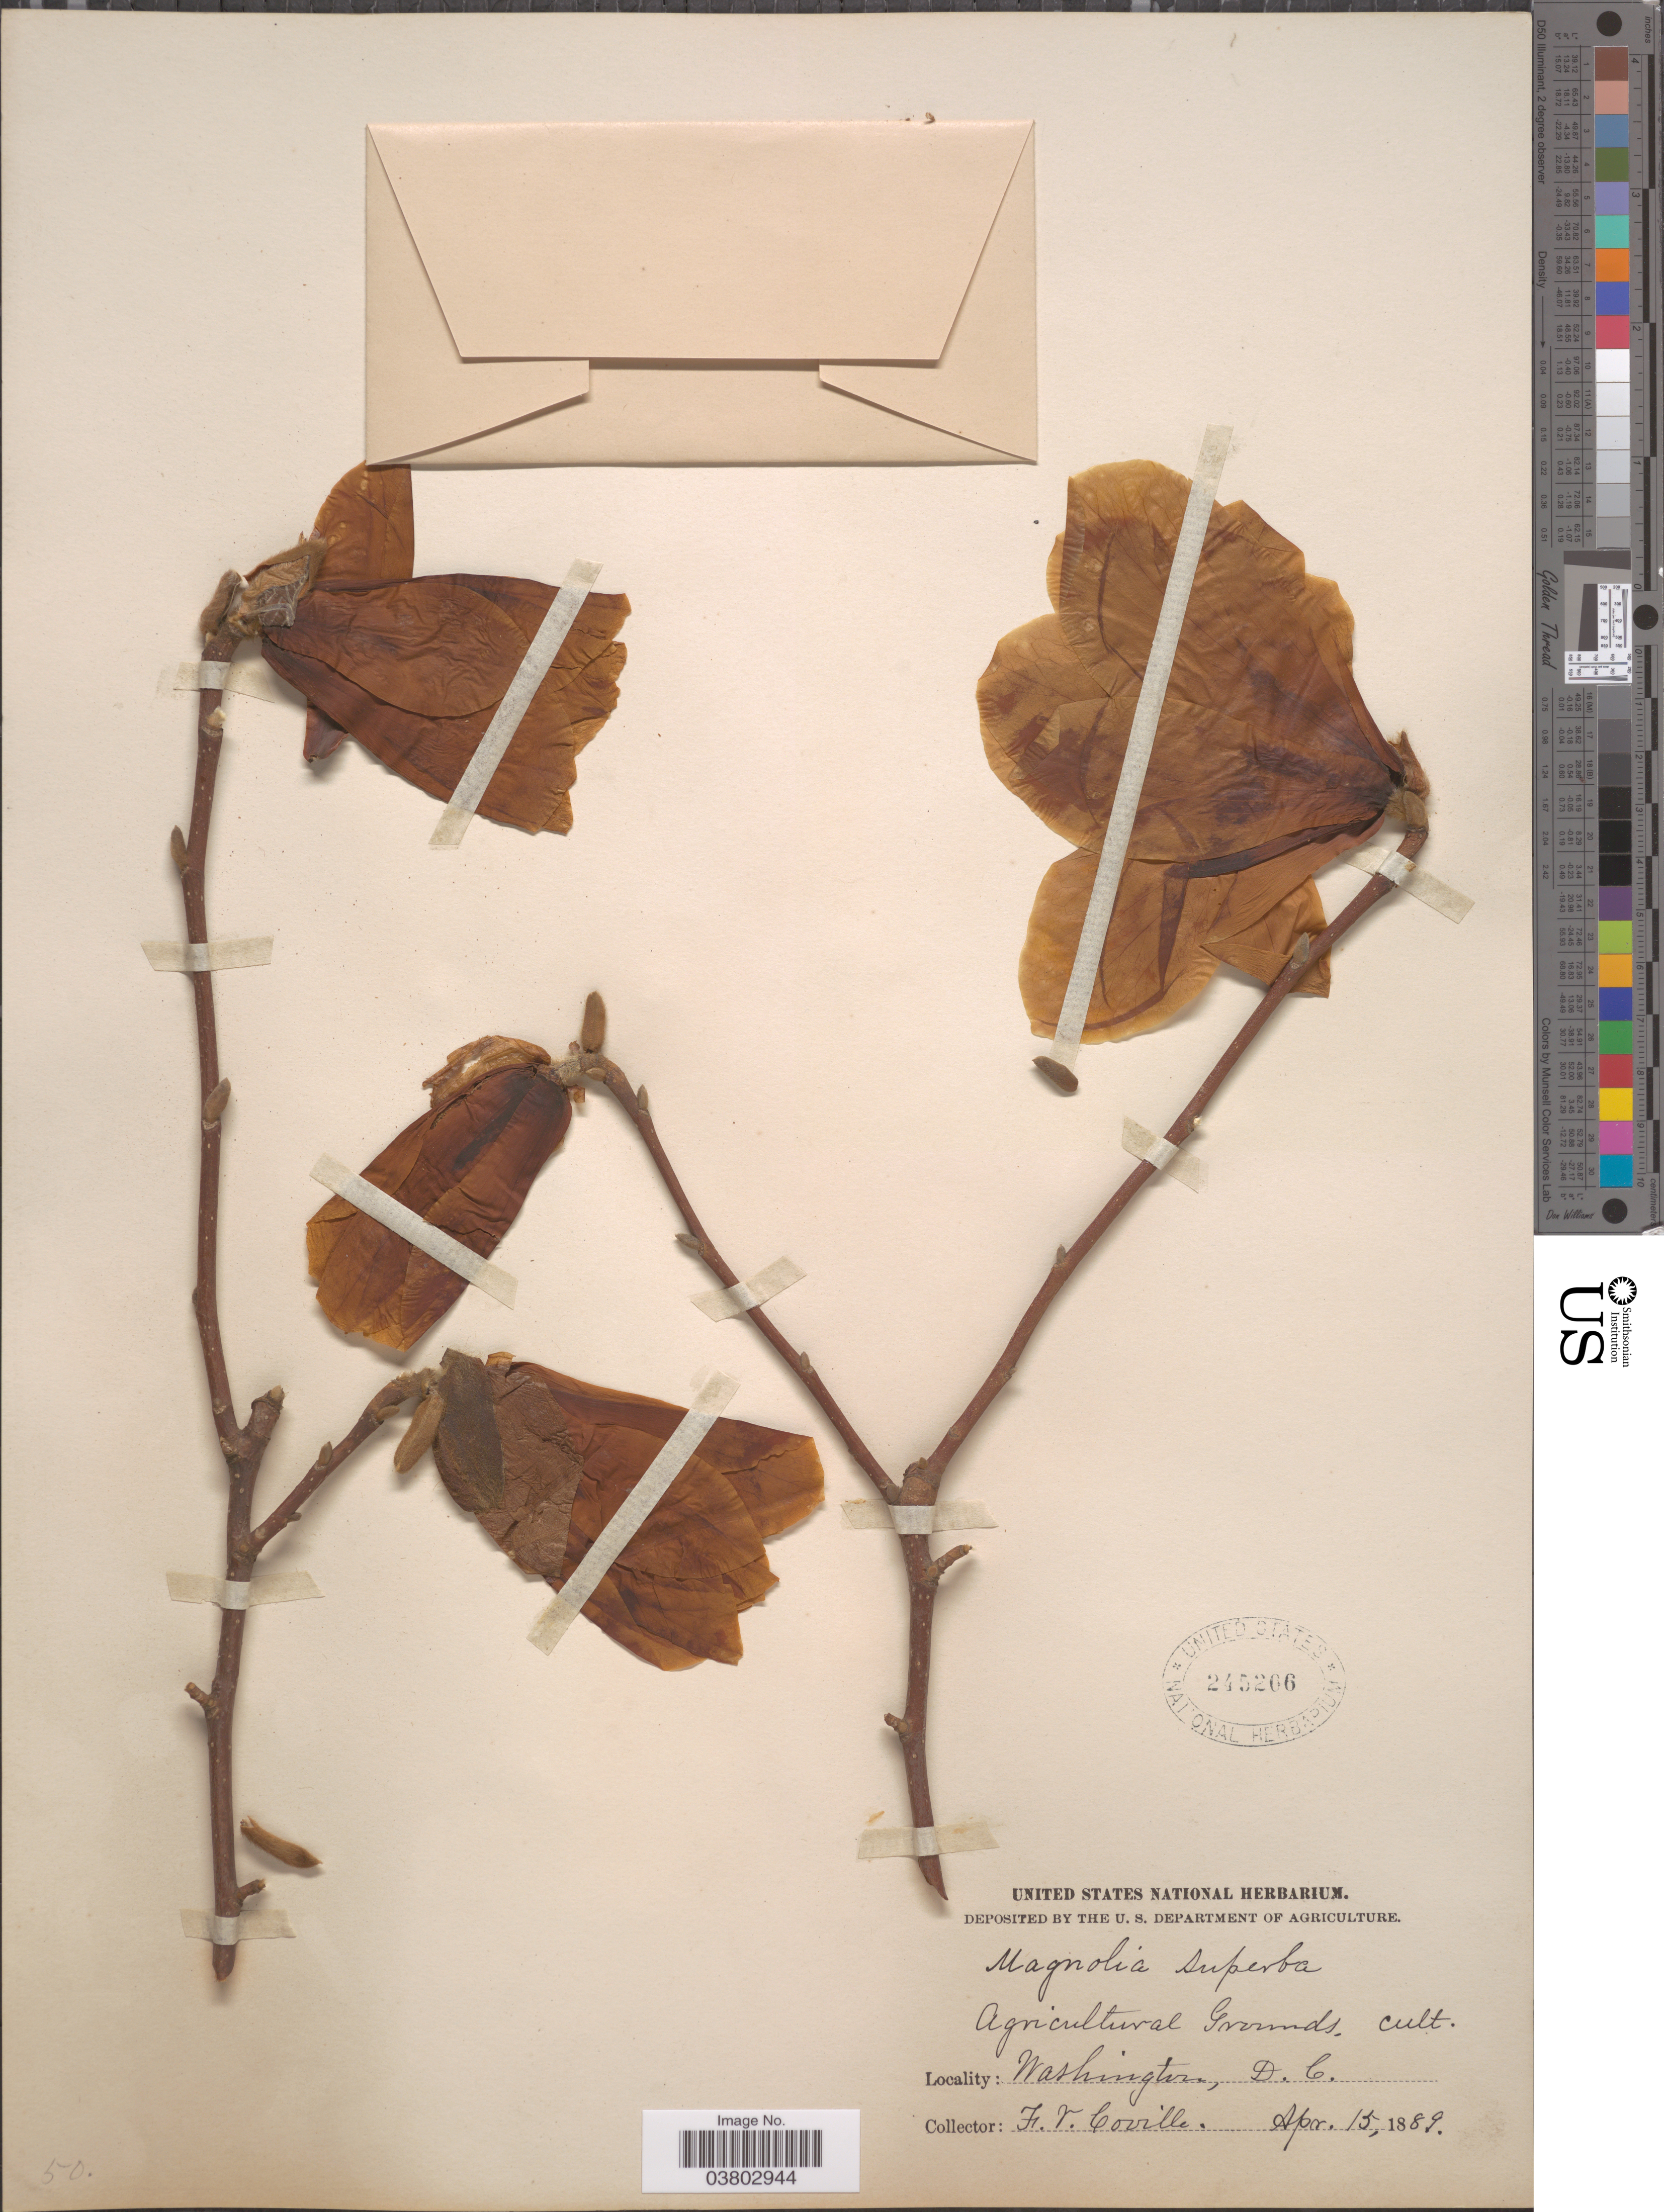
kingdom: Plantae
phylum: Tracheophyta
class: Magnoliopsida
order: Magnoliales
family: Magnoliaceae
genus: Magnolia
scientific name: Magnolia superba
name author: Hort.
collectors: Coville, F. C.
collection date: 1889-04-15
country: United States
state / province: District of Columbia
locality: Agricultural Grounds. Washington.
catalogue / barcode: US 245206